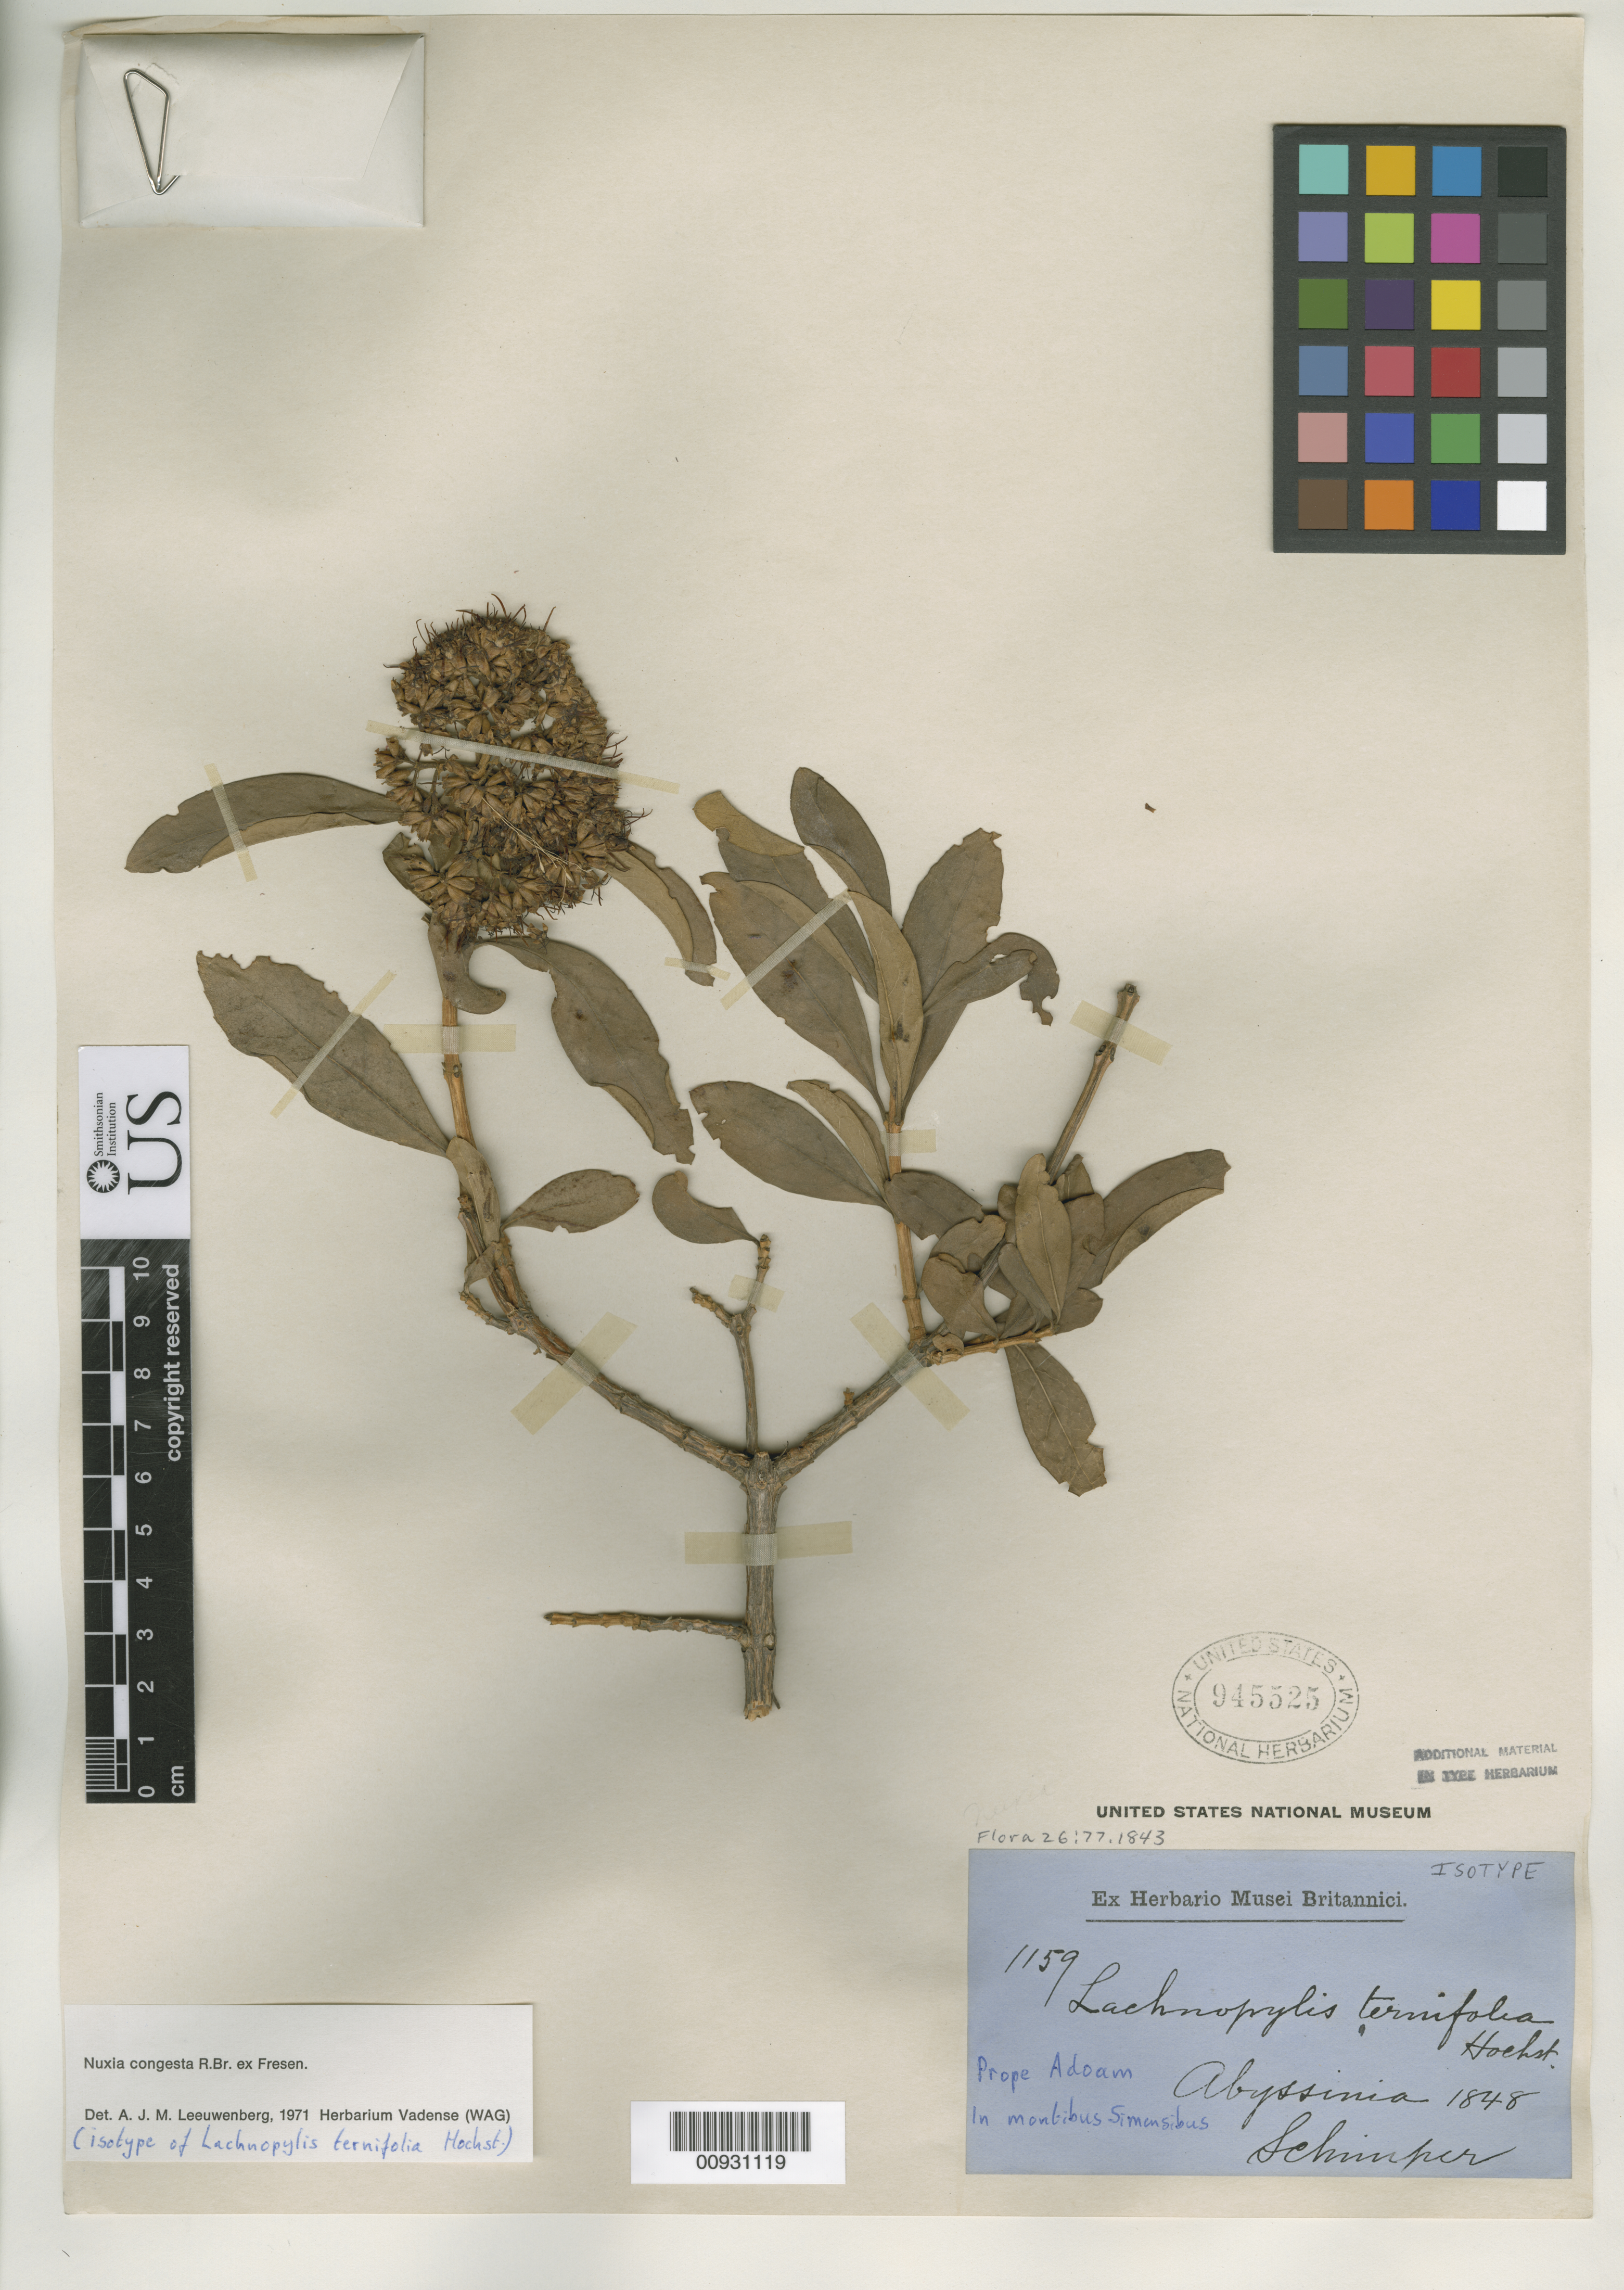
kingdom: Plantae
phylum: Tracheophyta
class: Magnoliopsida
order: Lamiales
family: Stilbaceae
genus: Lachnopylis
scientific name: Lachnopylis ternifolia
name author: Hochst.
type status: Isotype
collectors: G. W. Schimper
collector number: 1159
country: Ethiopia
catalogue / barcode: US 945525